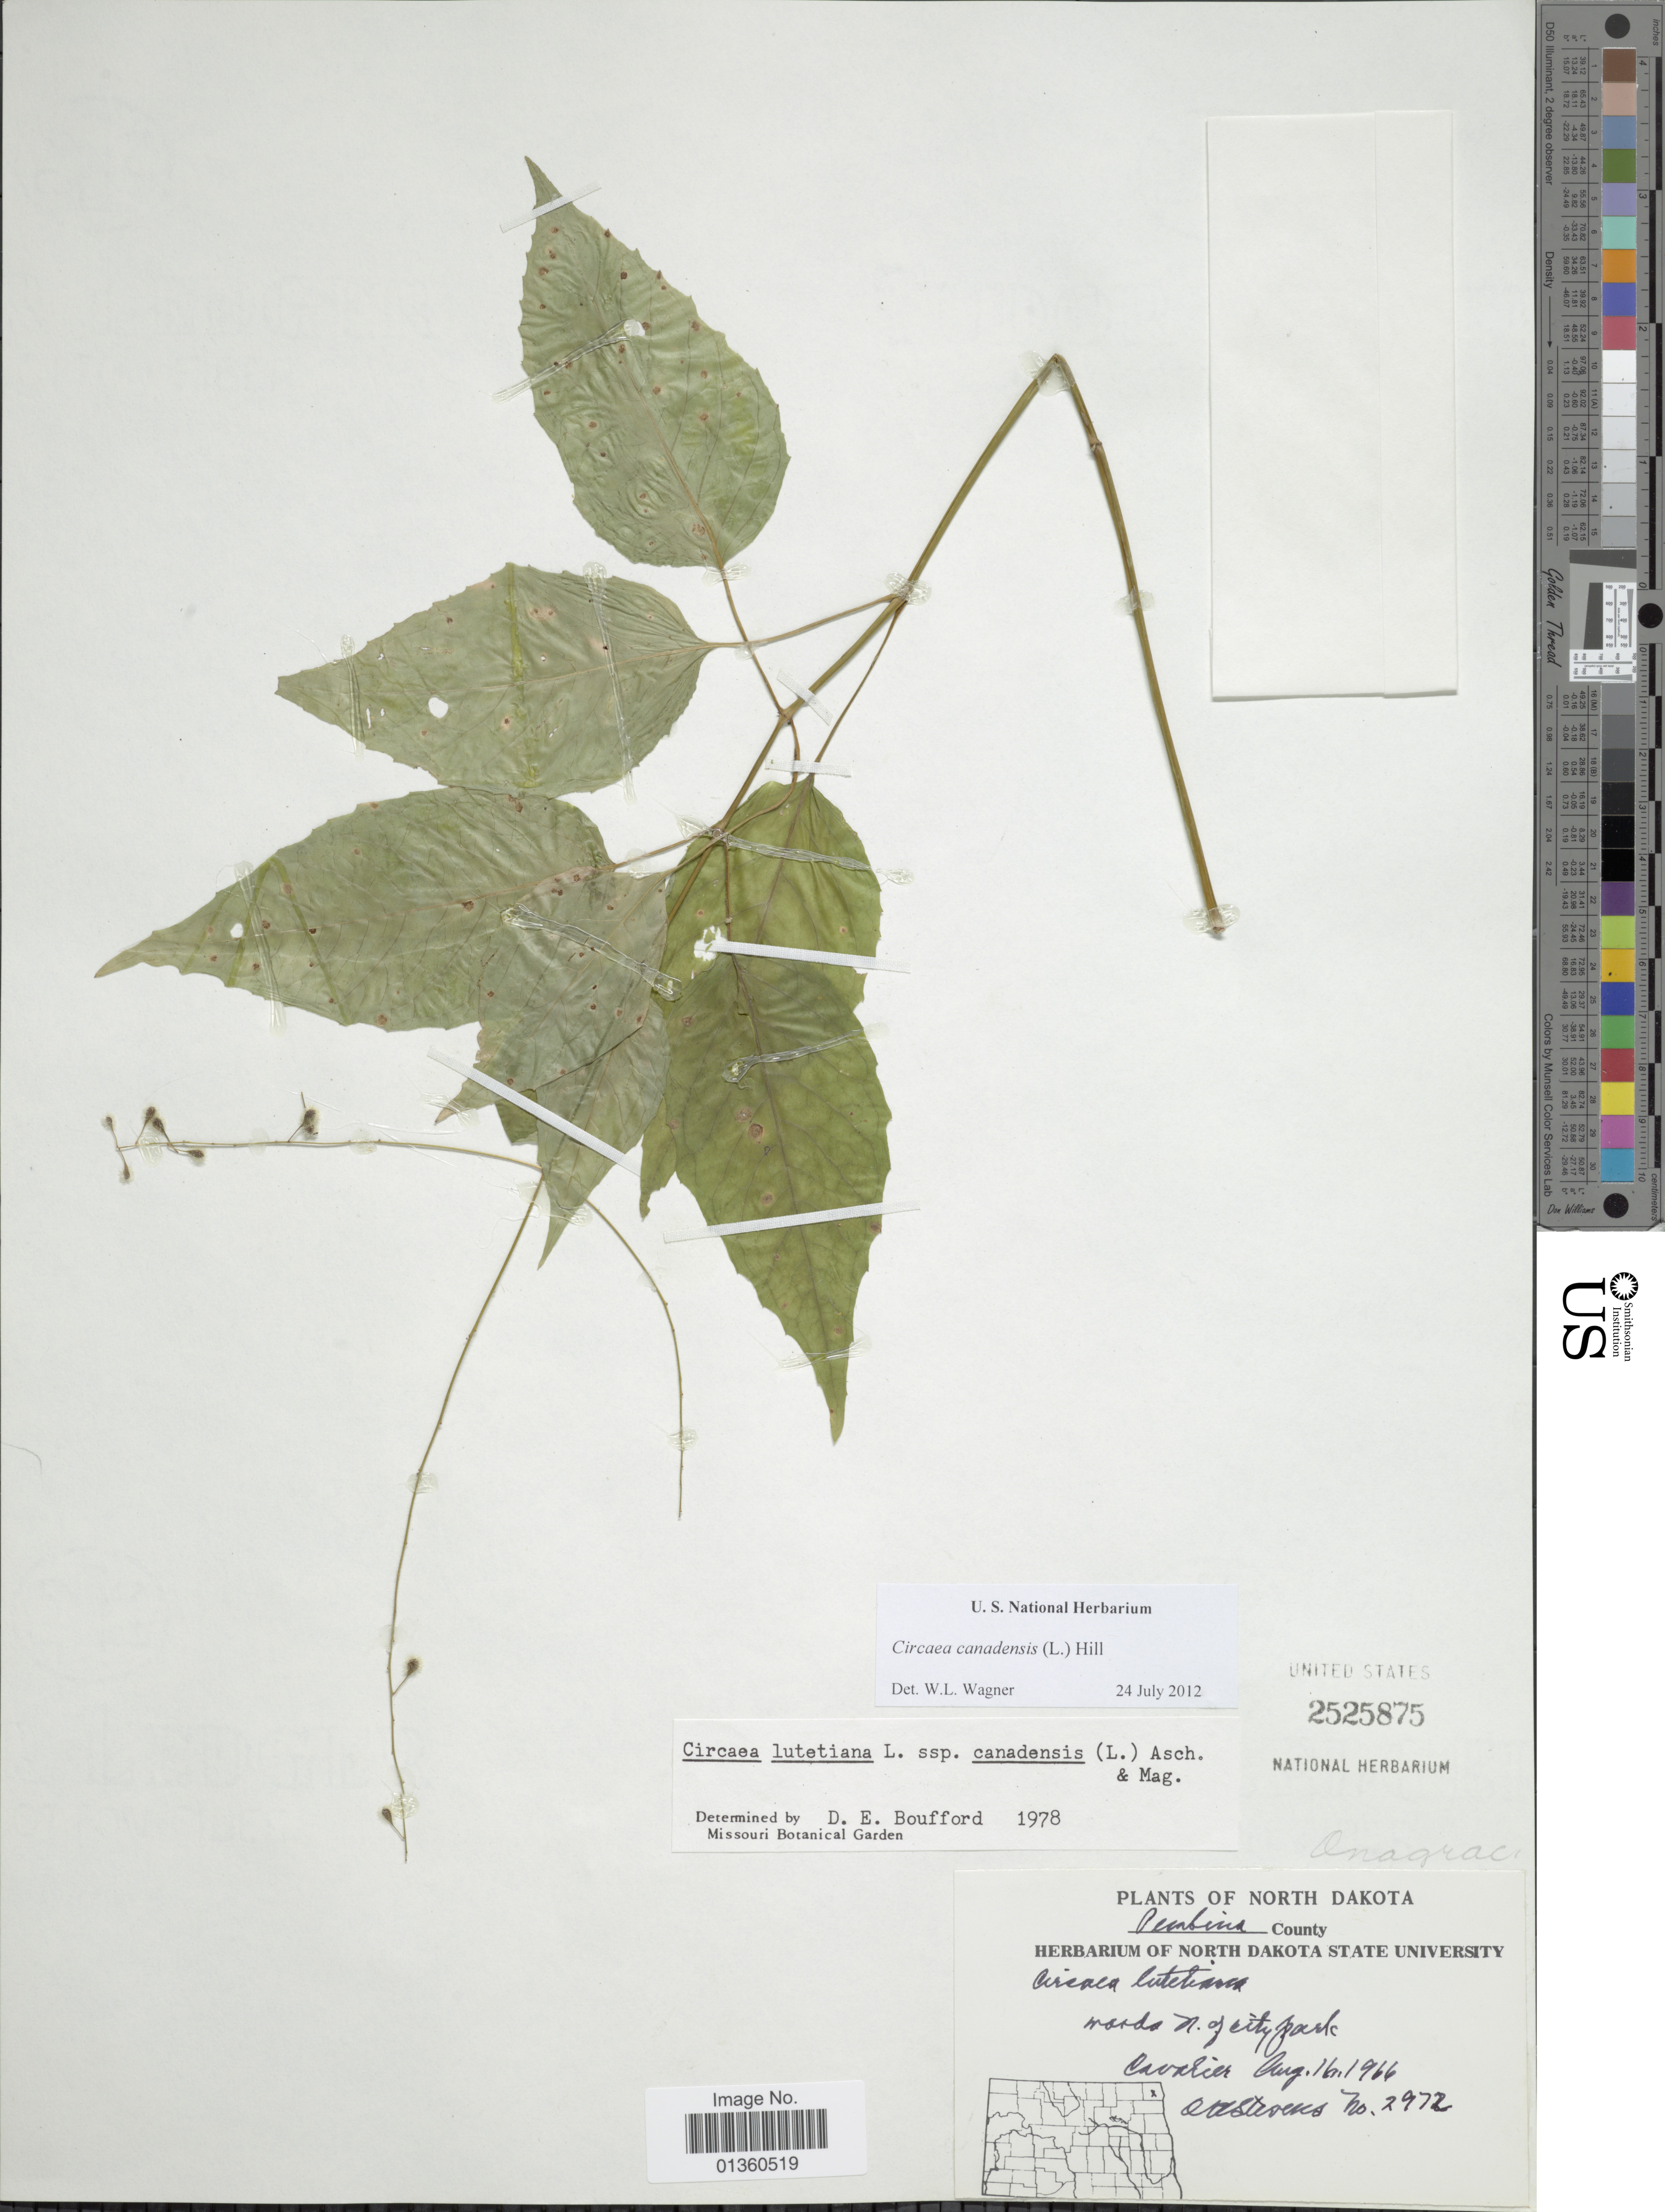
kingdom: Plantae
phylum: Tracheophyta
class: Magnoliopsida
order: Myrtales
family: Onagraceae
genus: Circaea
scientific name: Circaea canadensis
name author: (L.) Hill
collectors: Ottroens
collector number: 2972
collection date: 1966-08-16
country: United States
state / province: North Dakota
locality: Pembina County. Cavalier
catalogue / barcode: US 2525875